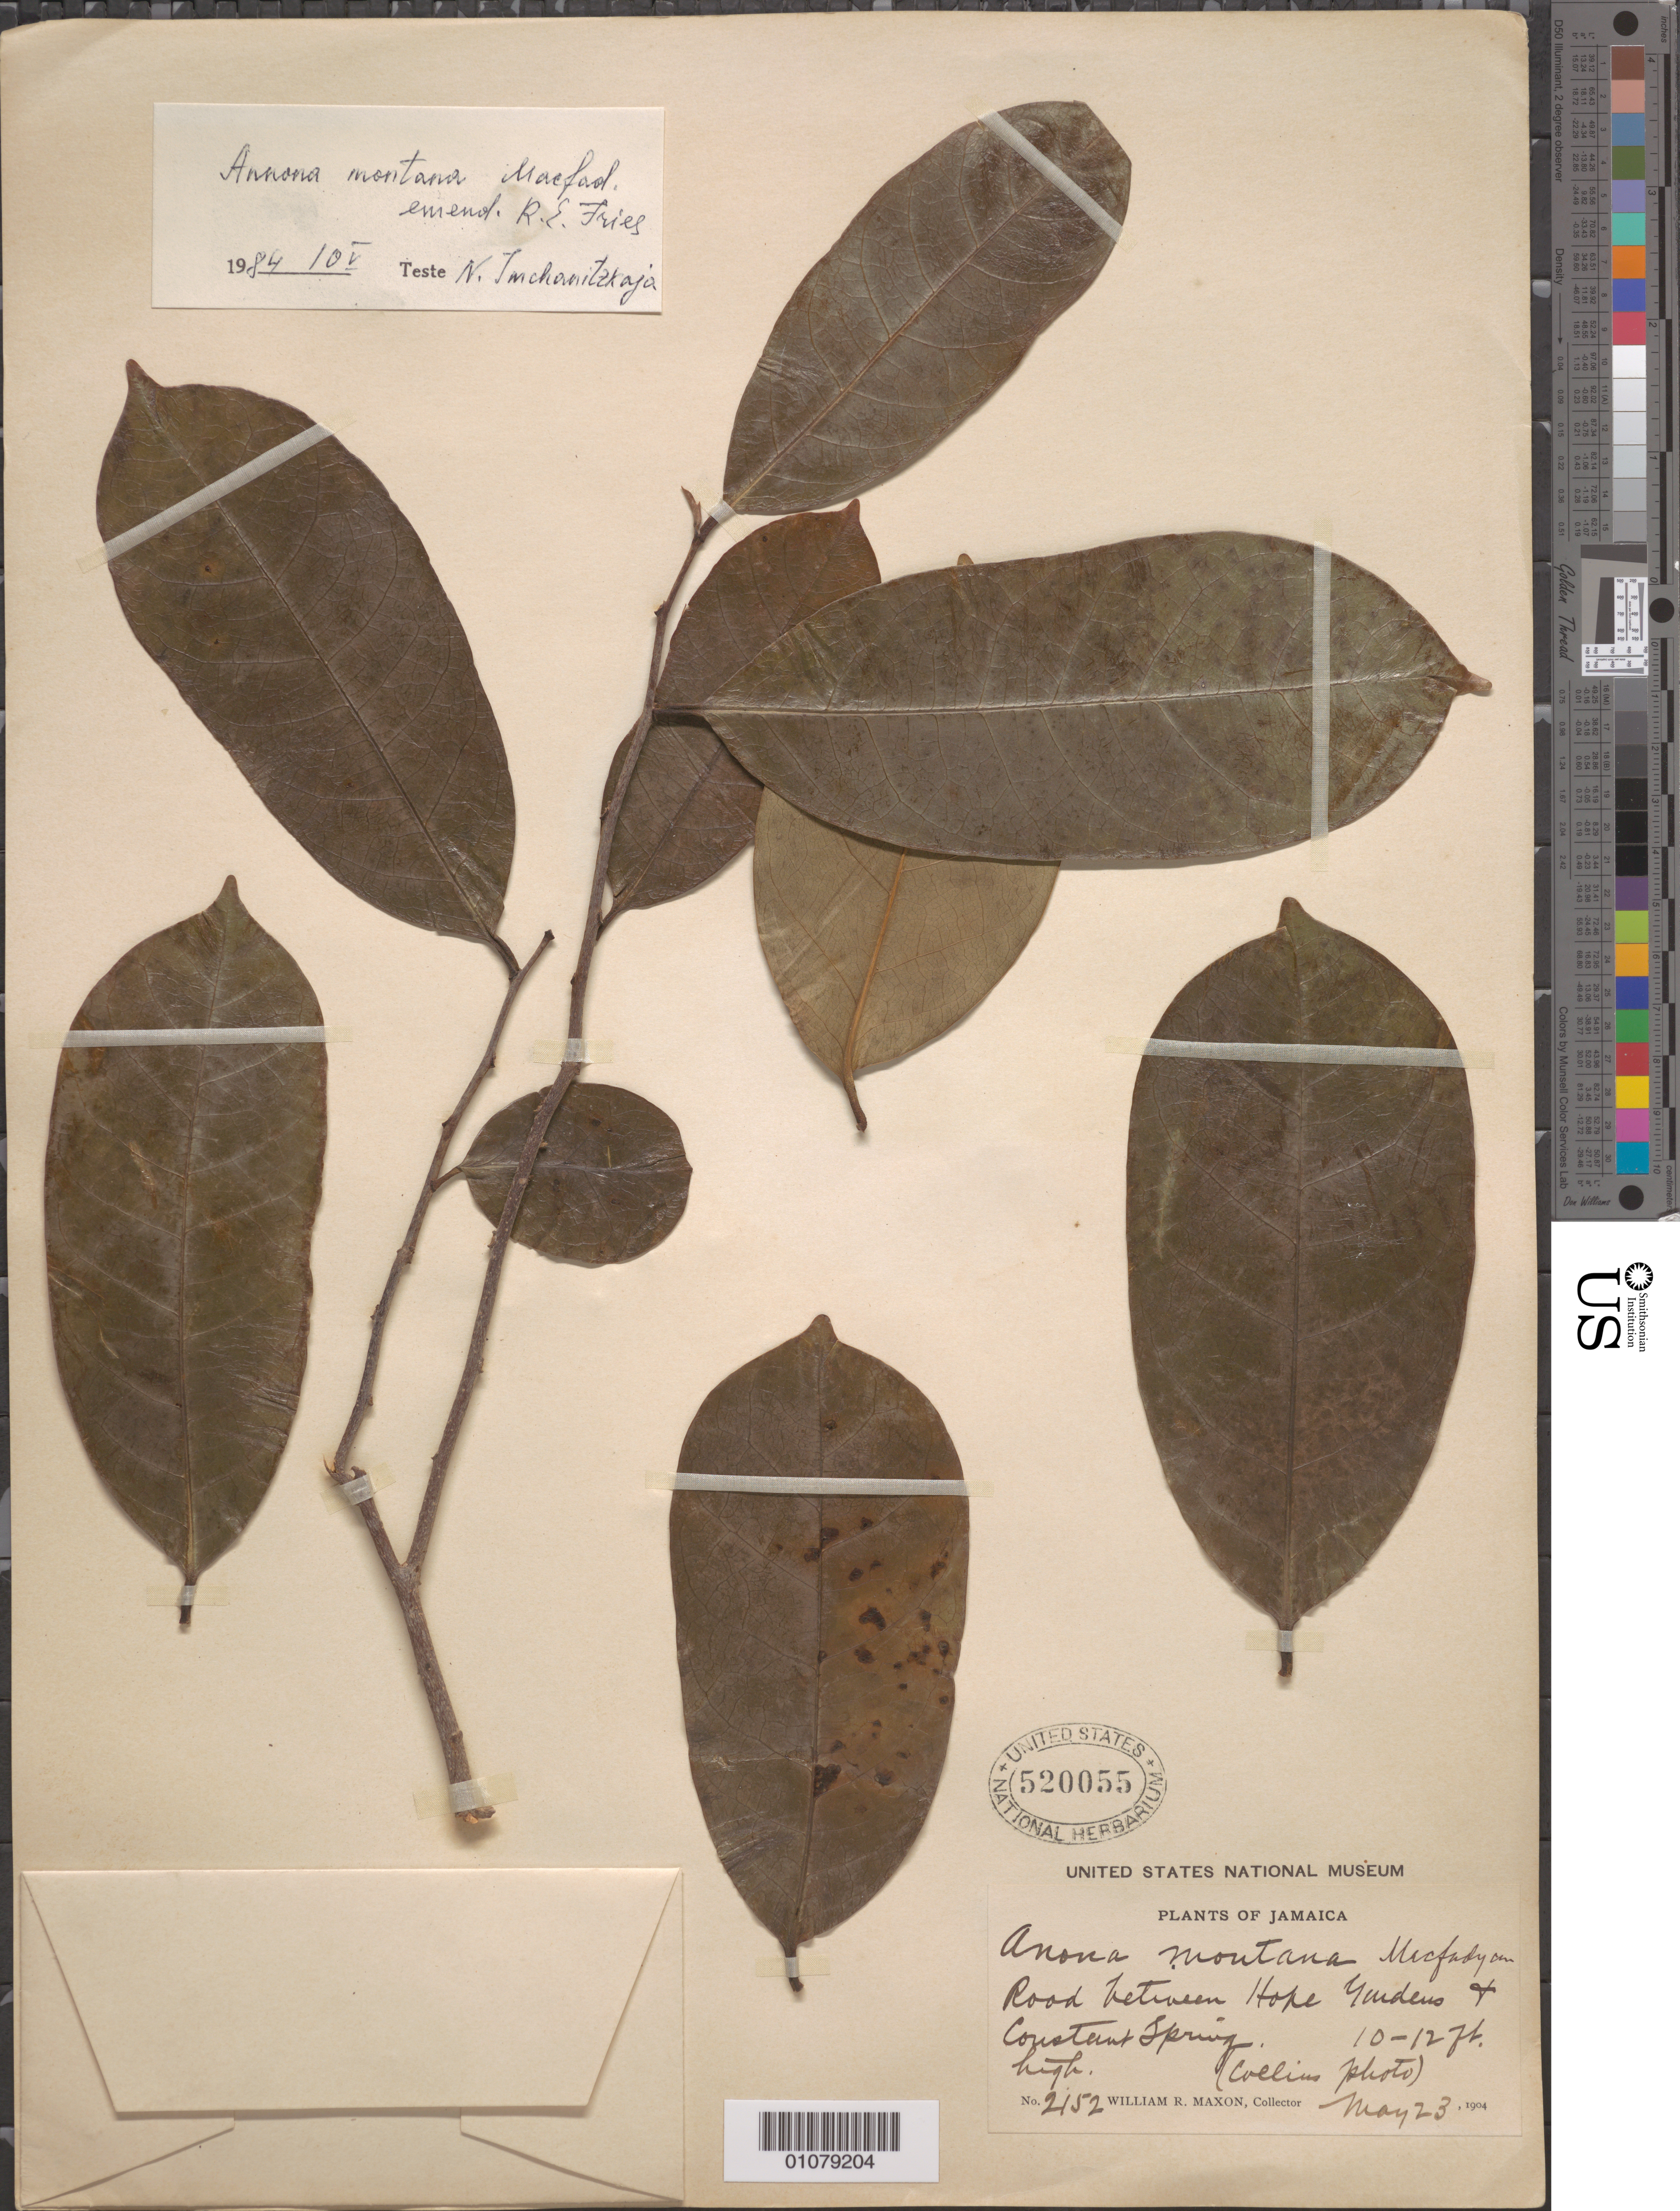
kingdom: Plantae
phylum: Tracheophyta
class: Magnoliopsida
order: Magnoliales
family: Annonaceae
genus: Annona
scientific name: Annona montana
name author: Macfad.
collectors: W. R. Maxon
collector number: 2152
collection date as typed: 23 May 1904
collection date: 1904-05-23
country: Jamaica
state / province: Kingston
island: Jamaica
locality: Road between Hope Gardens + Constant Spring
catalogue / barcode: US 520055